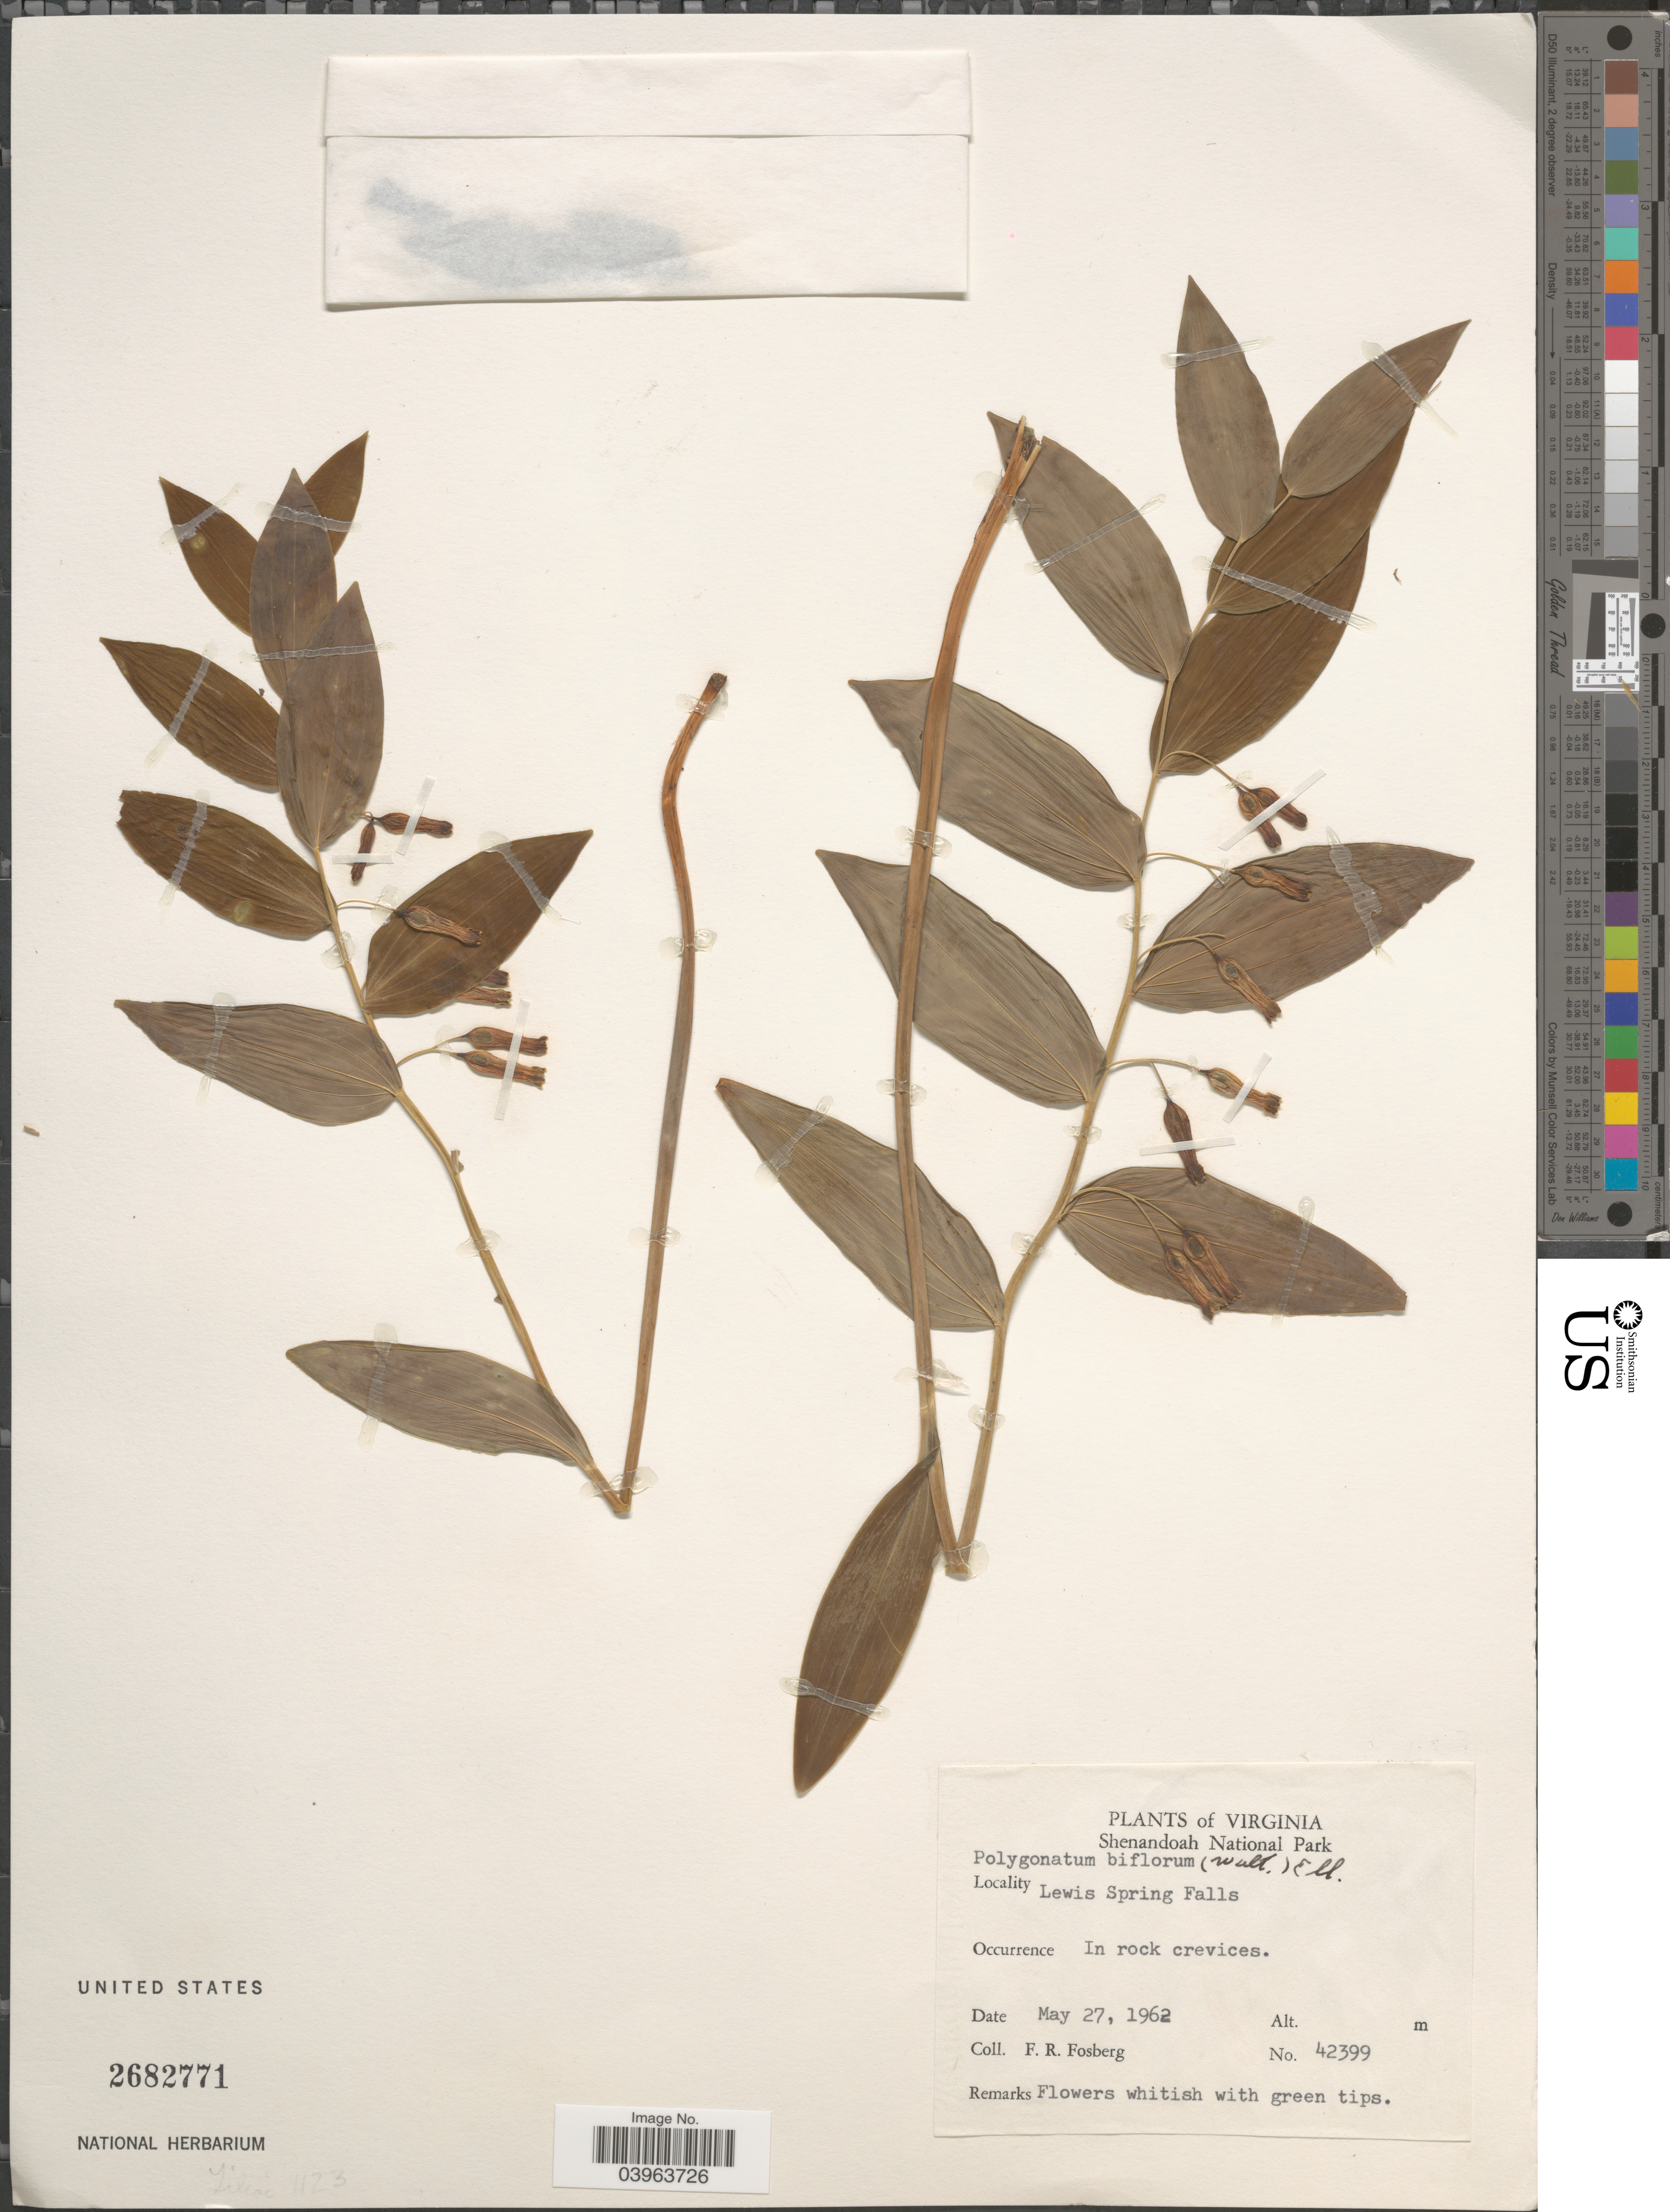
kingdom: Plantae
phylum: Tracheophyta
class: Liliopsida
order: Asparagales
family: Asparagaceae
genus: Polygonatum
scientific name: Polygonatum biflorum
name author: (Walter) Elliott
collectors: F. R. Fosberg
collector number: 42399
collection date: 1962-05-27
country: United States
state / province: Virginia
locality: Shenandoah National Park. Lewis Spring Falls.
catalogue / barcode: US 2682771